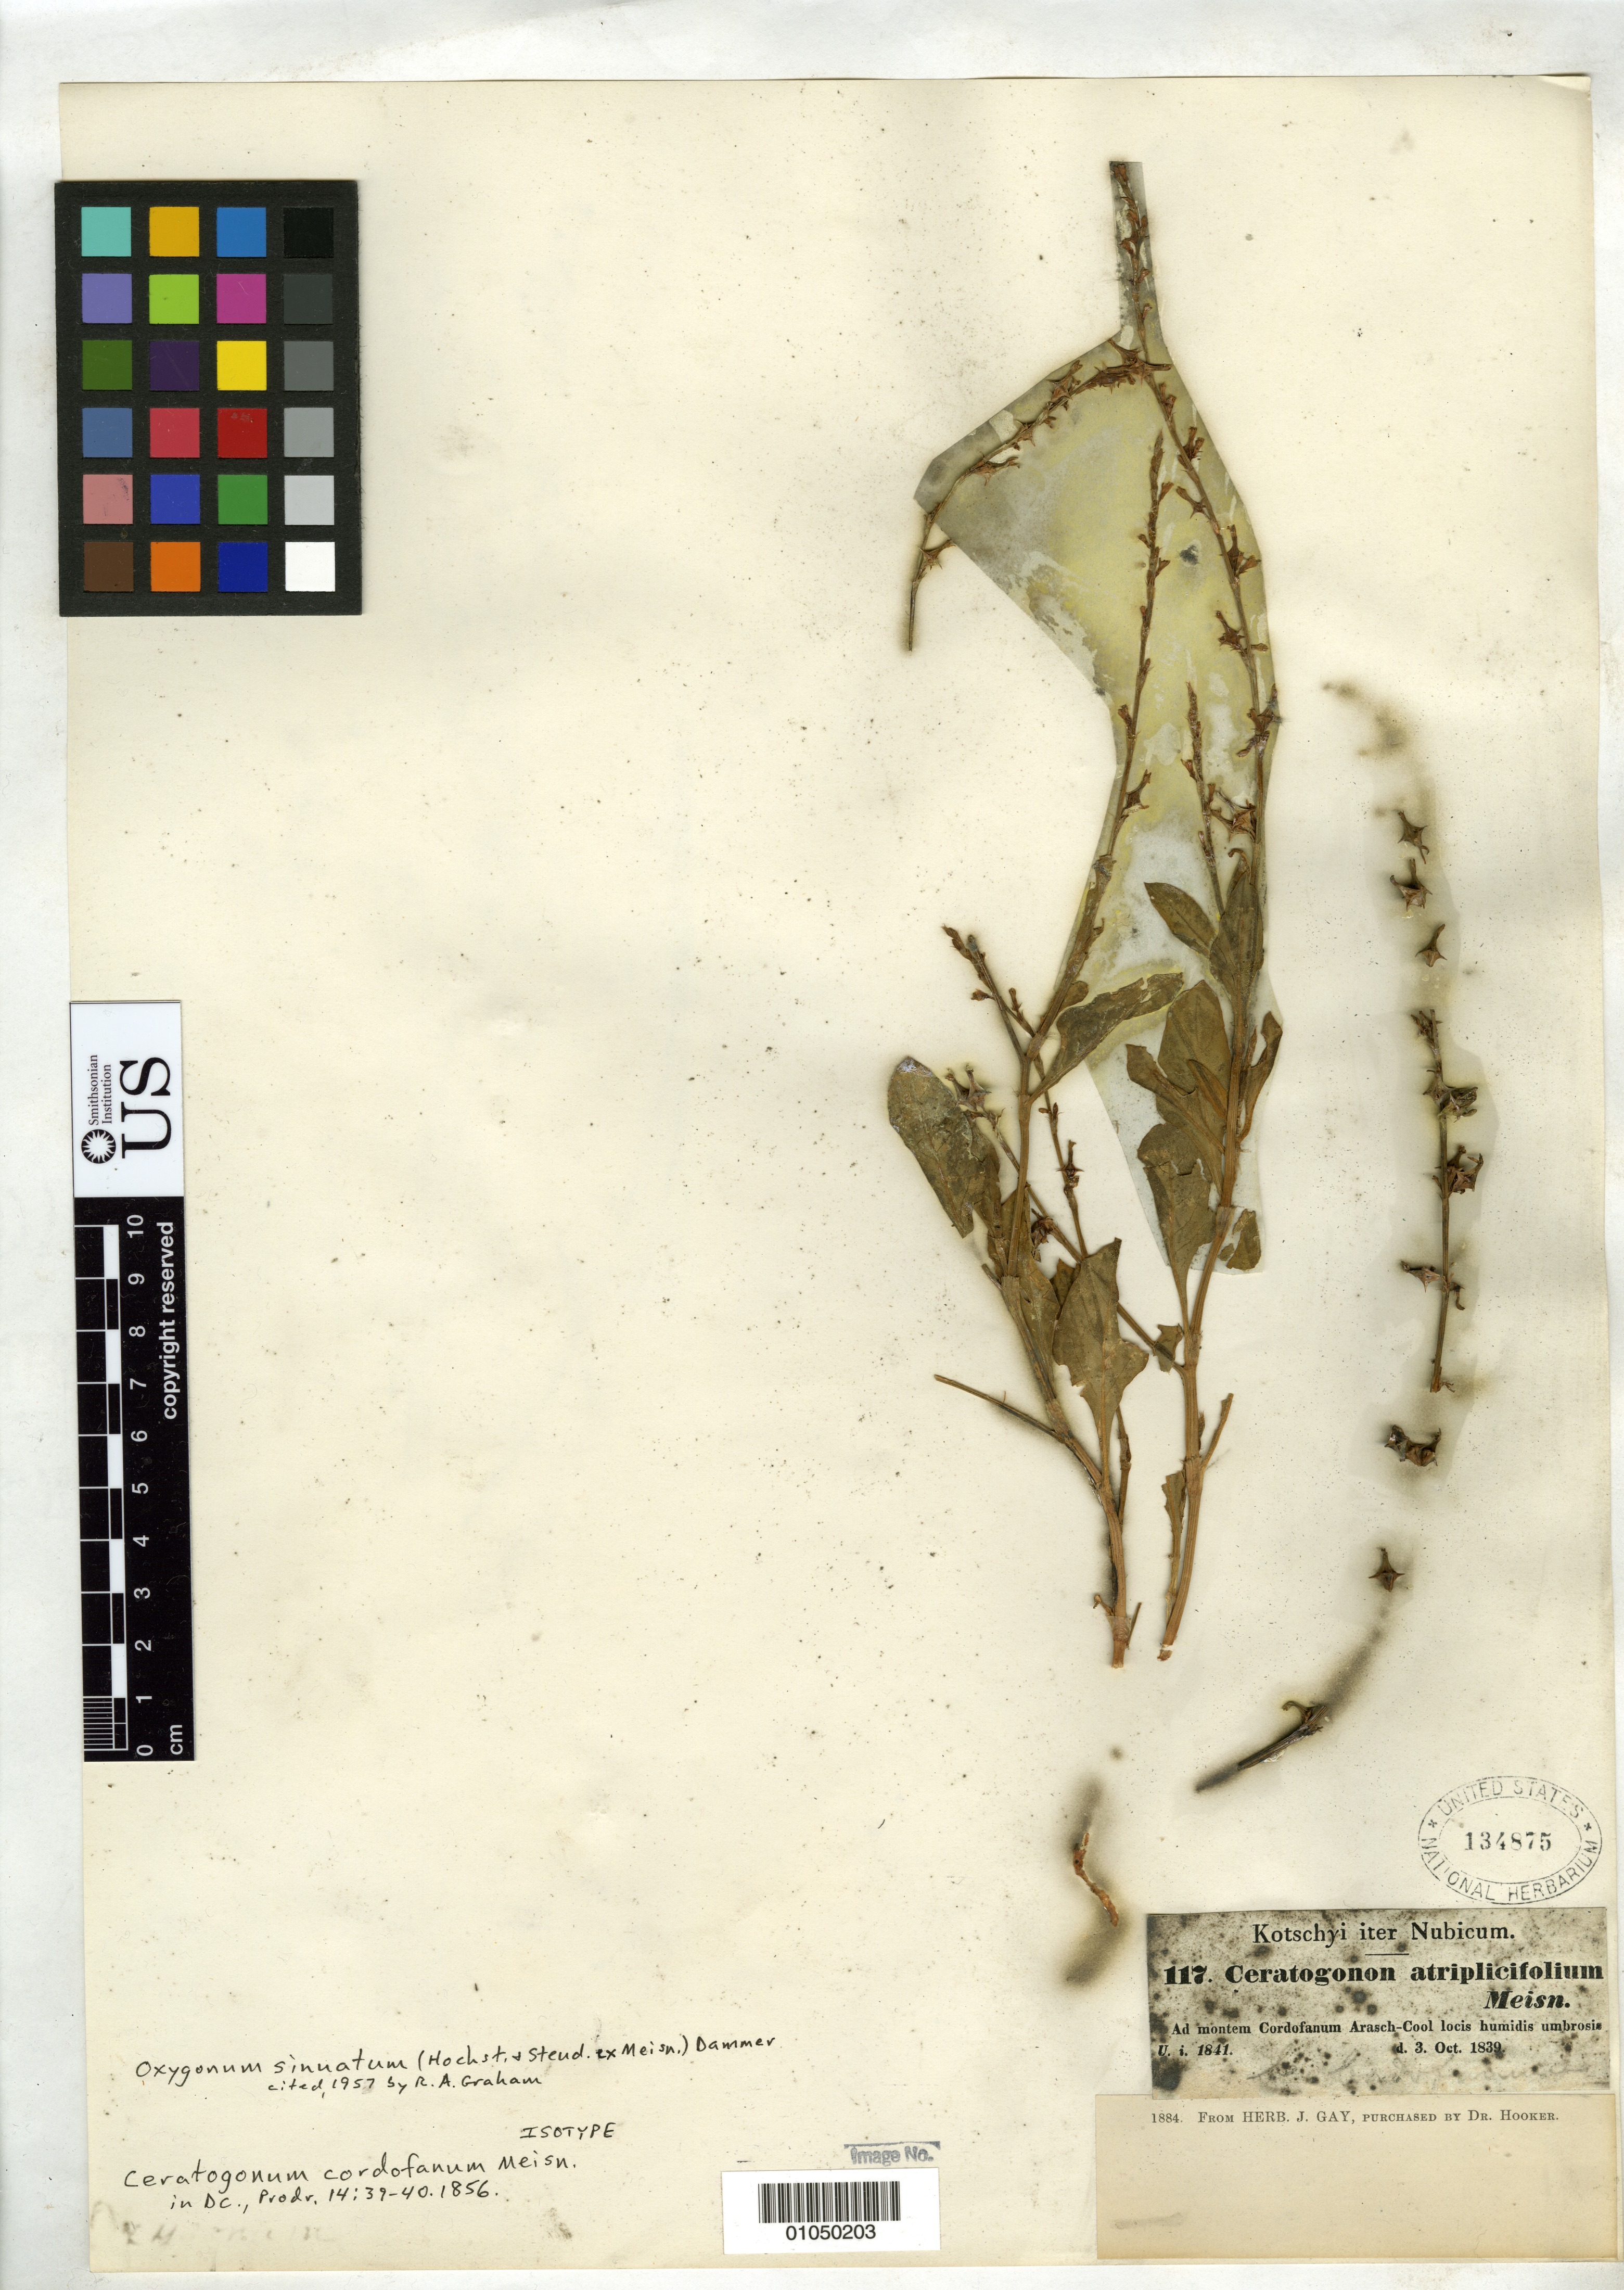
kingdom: Plantae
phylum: Tracheophyta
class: Magnoliopsida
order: Caryophyllales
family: Polygonaceae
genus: Ceratogonon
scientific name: Ceratogonon cordofanum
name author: Meisn. in DC.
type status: Isotype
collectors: K. G. Kotschy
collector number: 117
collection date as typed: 03 Oct 1839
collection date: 1839-10-03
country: Sudan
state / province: An Nīl al Ābyaḍ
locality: Ad montem Cordofanum Arasch-Cool locis humidis umbrosis.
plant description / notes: Published under generic name "Ceratogonum" (Ceratogonon is original generic spelling). Currently accepted name as cited by R.A. Graham (1957).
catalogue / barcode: US 134875